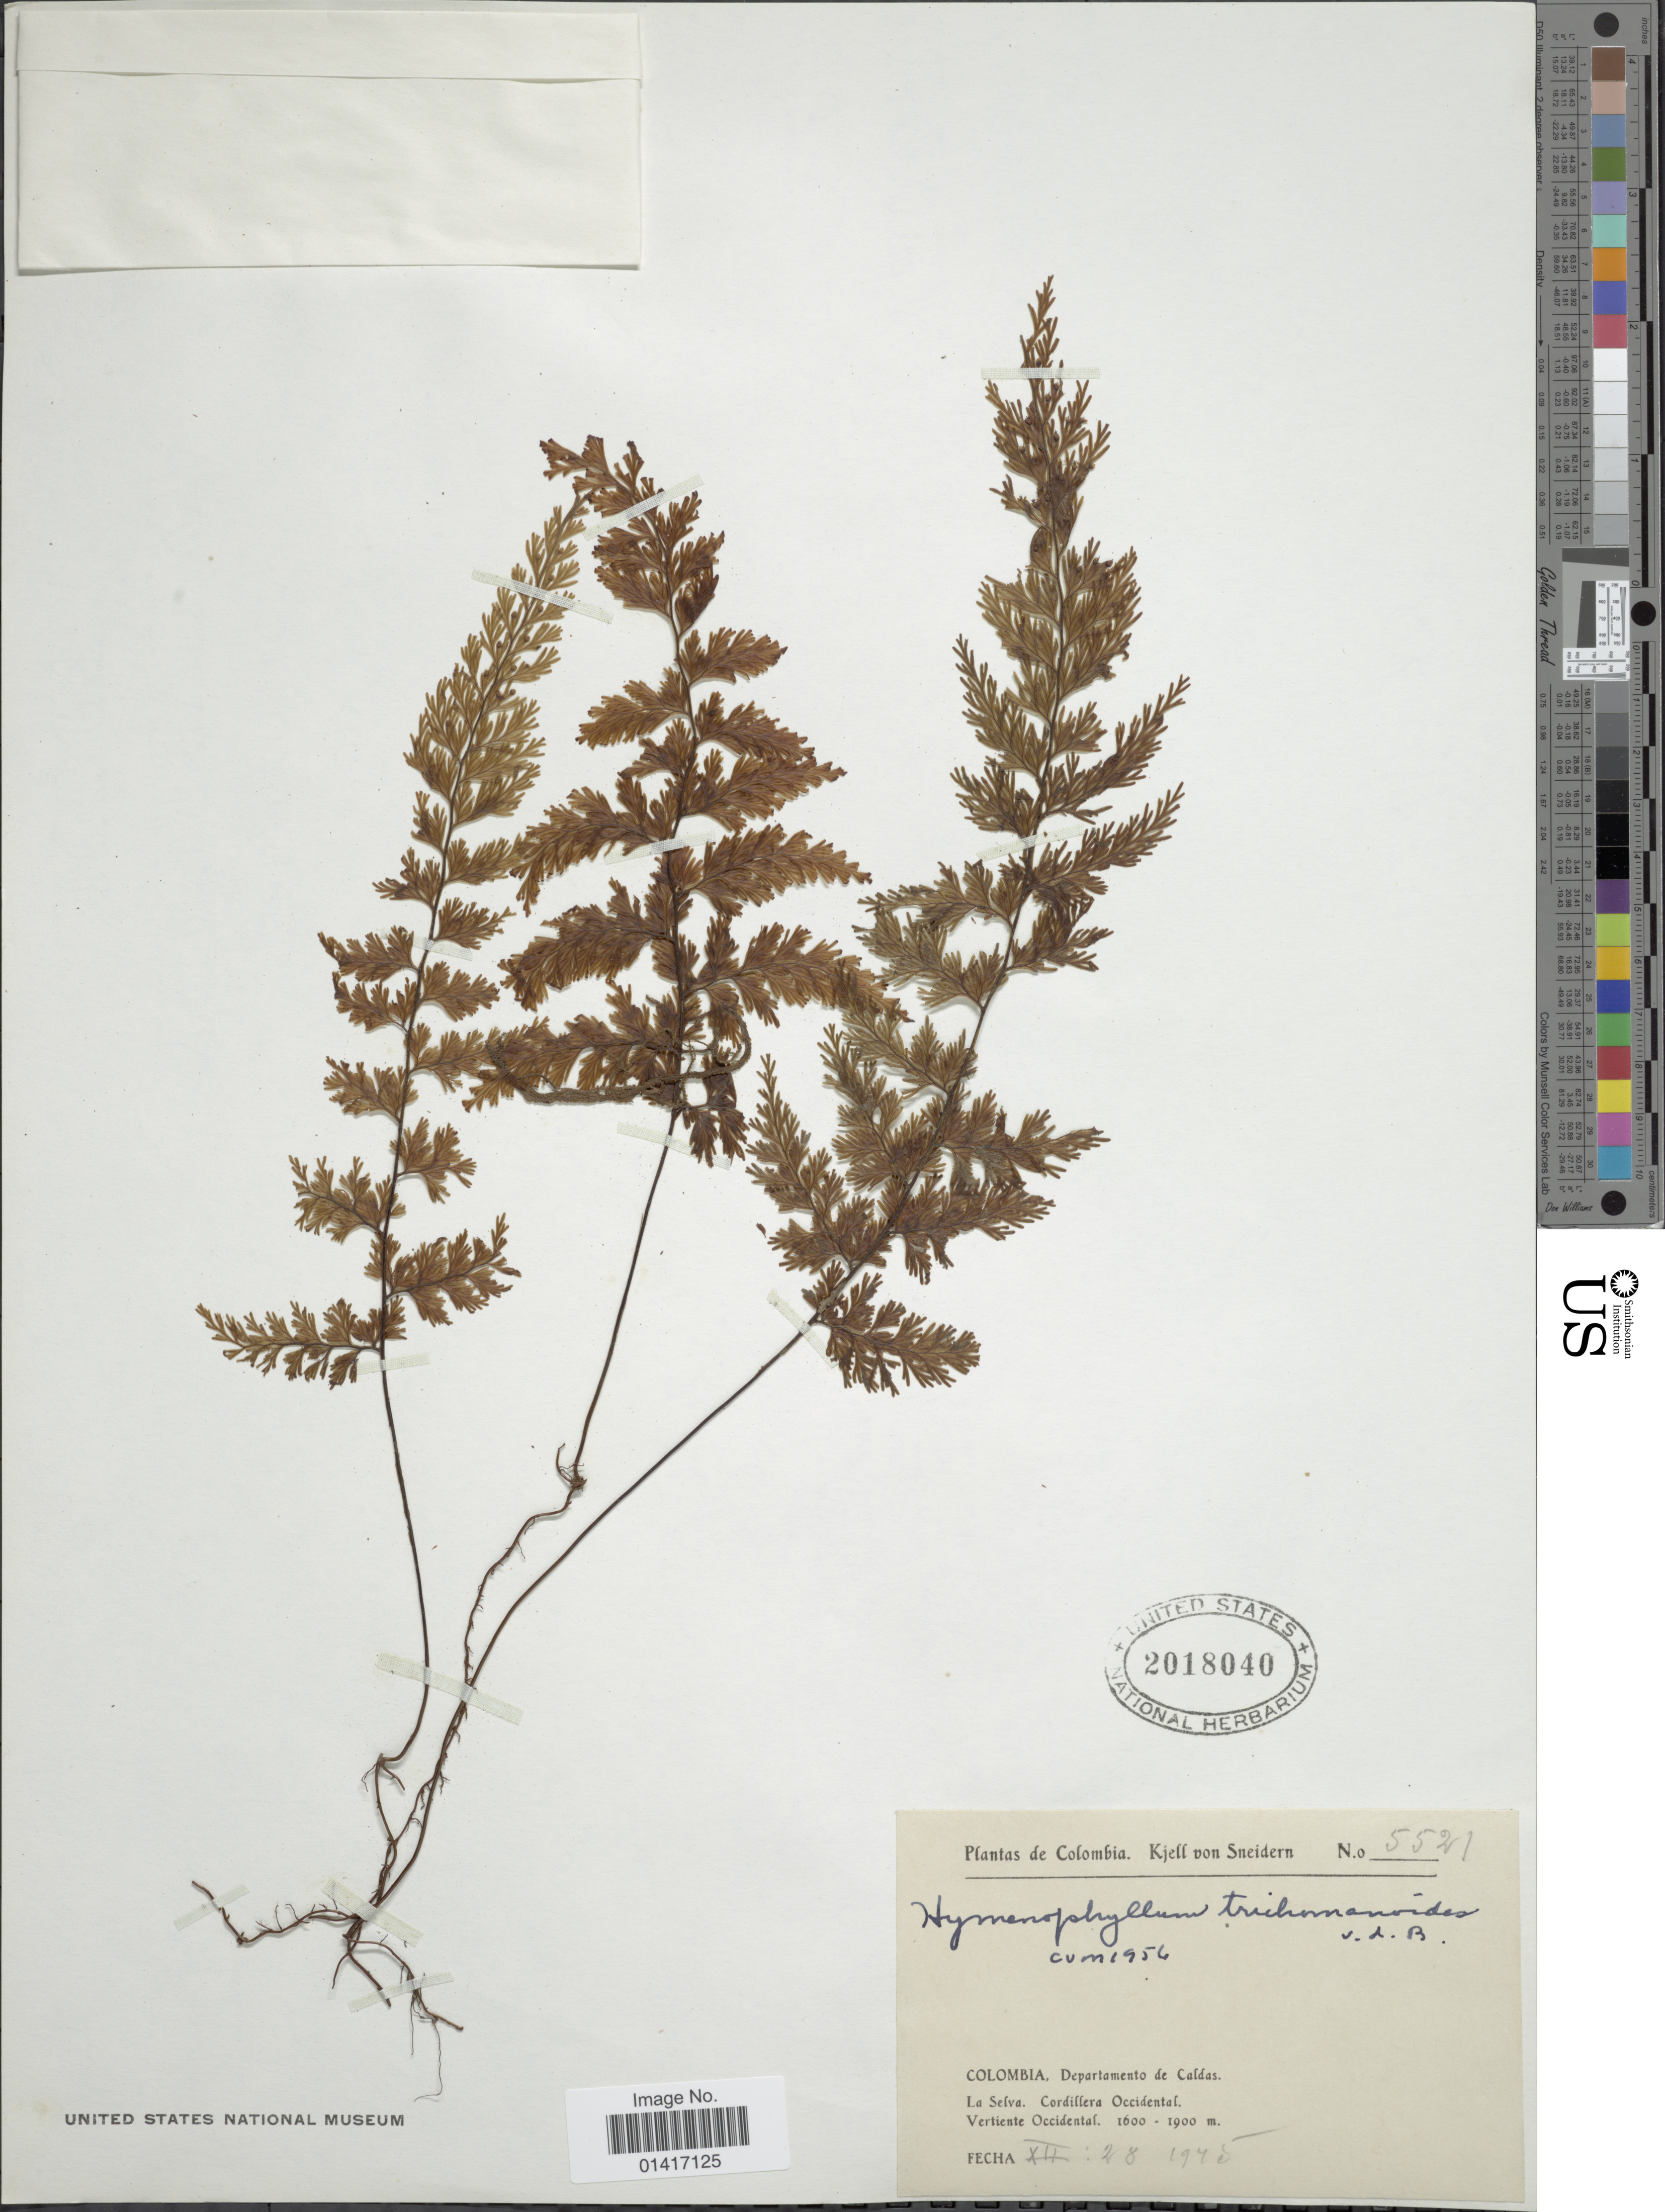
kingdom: Plantae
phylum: Tracheophyta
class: Polypodiopsida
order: Hymenophyllales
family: Hymenophyllaceae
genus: Hymenophyllum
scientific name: Hymenophyllum trichomanoides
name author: Bosch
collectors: K. von Sneidern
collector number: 5521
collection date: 1945-07-28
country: Colombia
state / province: Caldas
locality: Departamento de Caldas. La Selva. Cordillera Occfidental. Vertiente Occidental.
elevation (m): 1600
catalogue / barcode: US 2018040